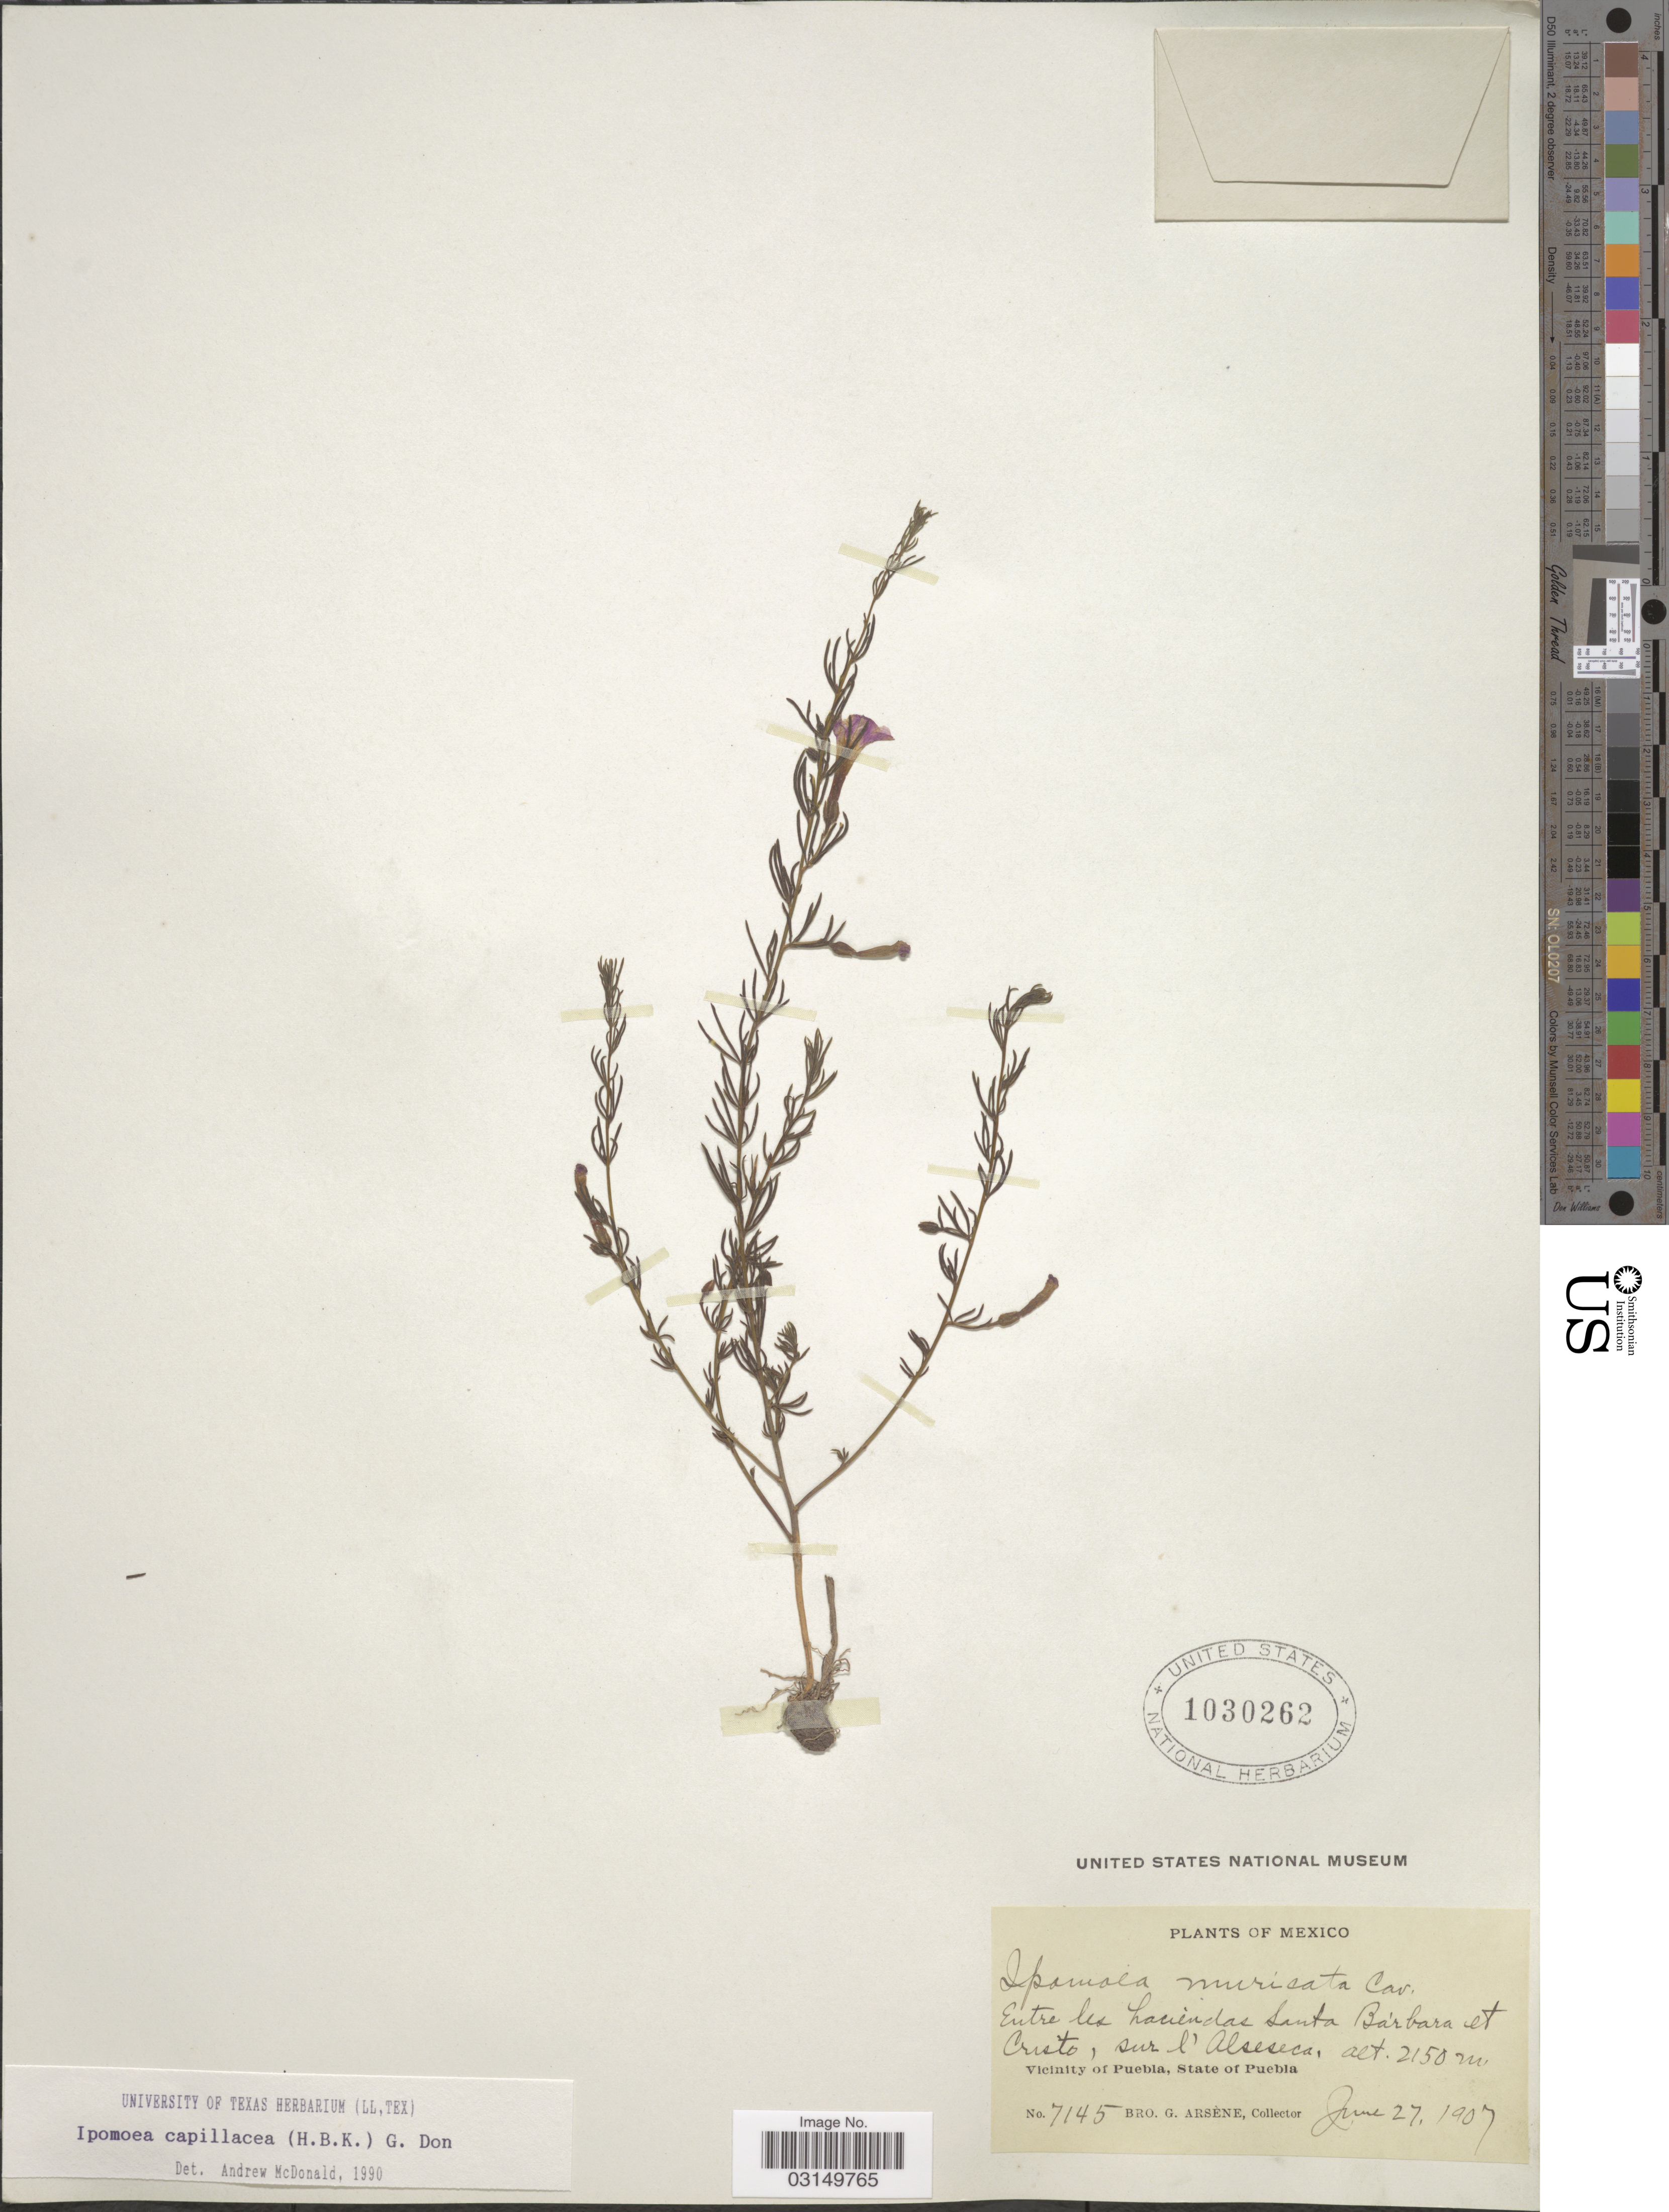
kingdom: Plantae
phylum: Tracheophyta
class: Magnoliopsida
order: Solanales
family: Convolvulaceae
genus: Ipomoea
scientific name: Ipomoea capillacea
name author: (Kunth) G. Don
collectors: Bro. G. Arsène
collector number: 7145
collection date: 1907-06-27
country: Mexico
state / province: Puebla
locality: Entre les haciendas Santa Bárbara et Cristo, sur l'Alseseca, Vicinity of Puebla, State of Puebla.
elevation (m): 2150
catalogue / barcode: US 1030262